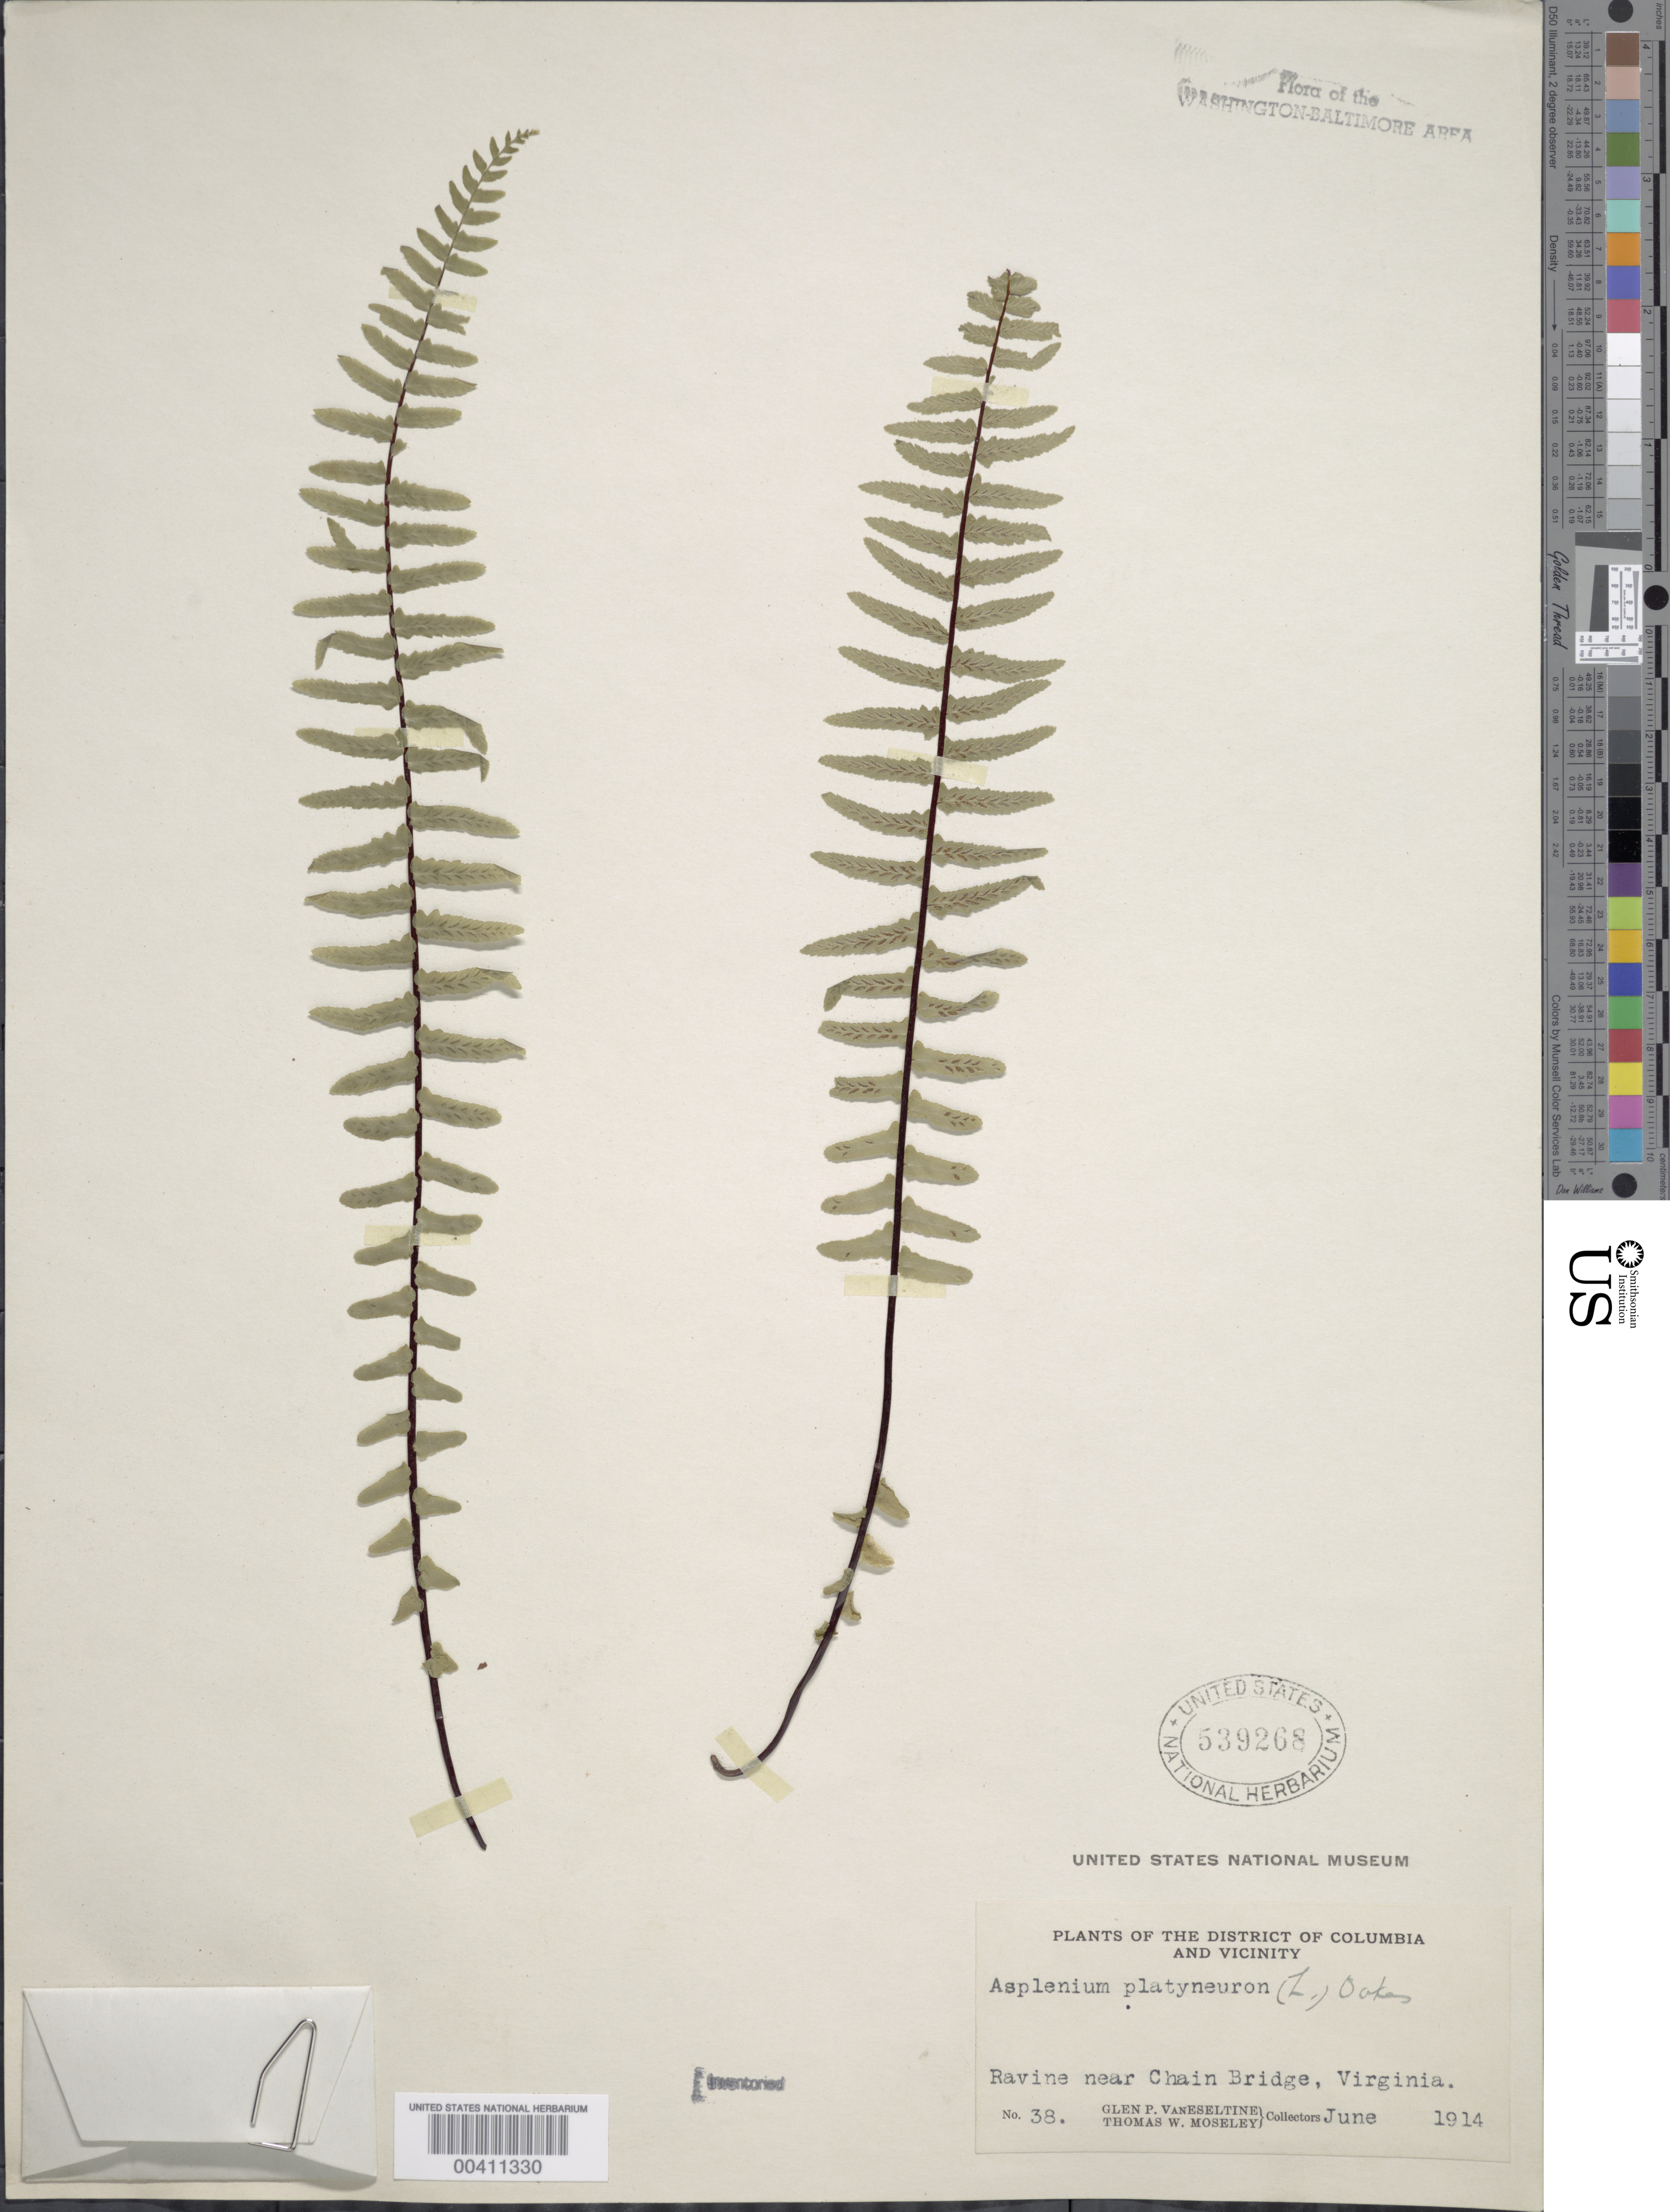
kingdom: Plantae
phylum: Tracheophyta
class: Polypodiopsida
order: Polypodiales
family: Aspleniaceae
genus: Asplenium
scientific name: Asplenium platyneuron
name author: (L.) Britton, Stearns & Poggenb.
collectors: G. P. Van Eseltine & T. Moseley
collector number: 38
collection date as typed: Jun 1914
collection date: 1914-06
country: United States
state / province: Virginia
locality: Chain Bridge vicinity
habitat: Ravine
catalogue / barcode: US 539268